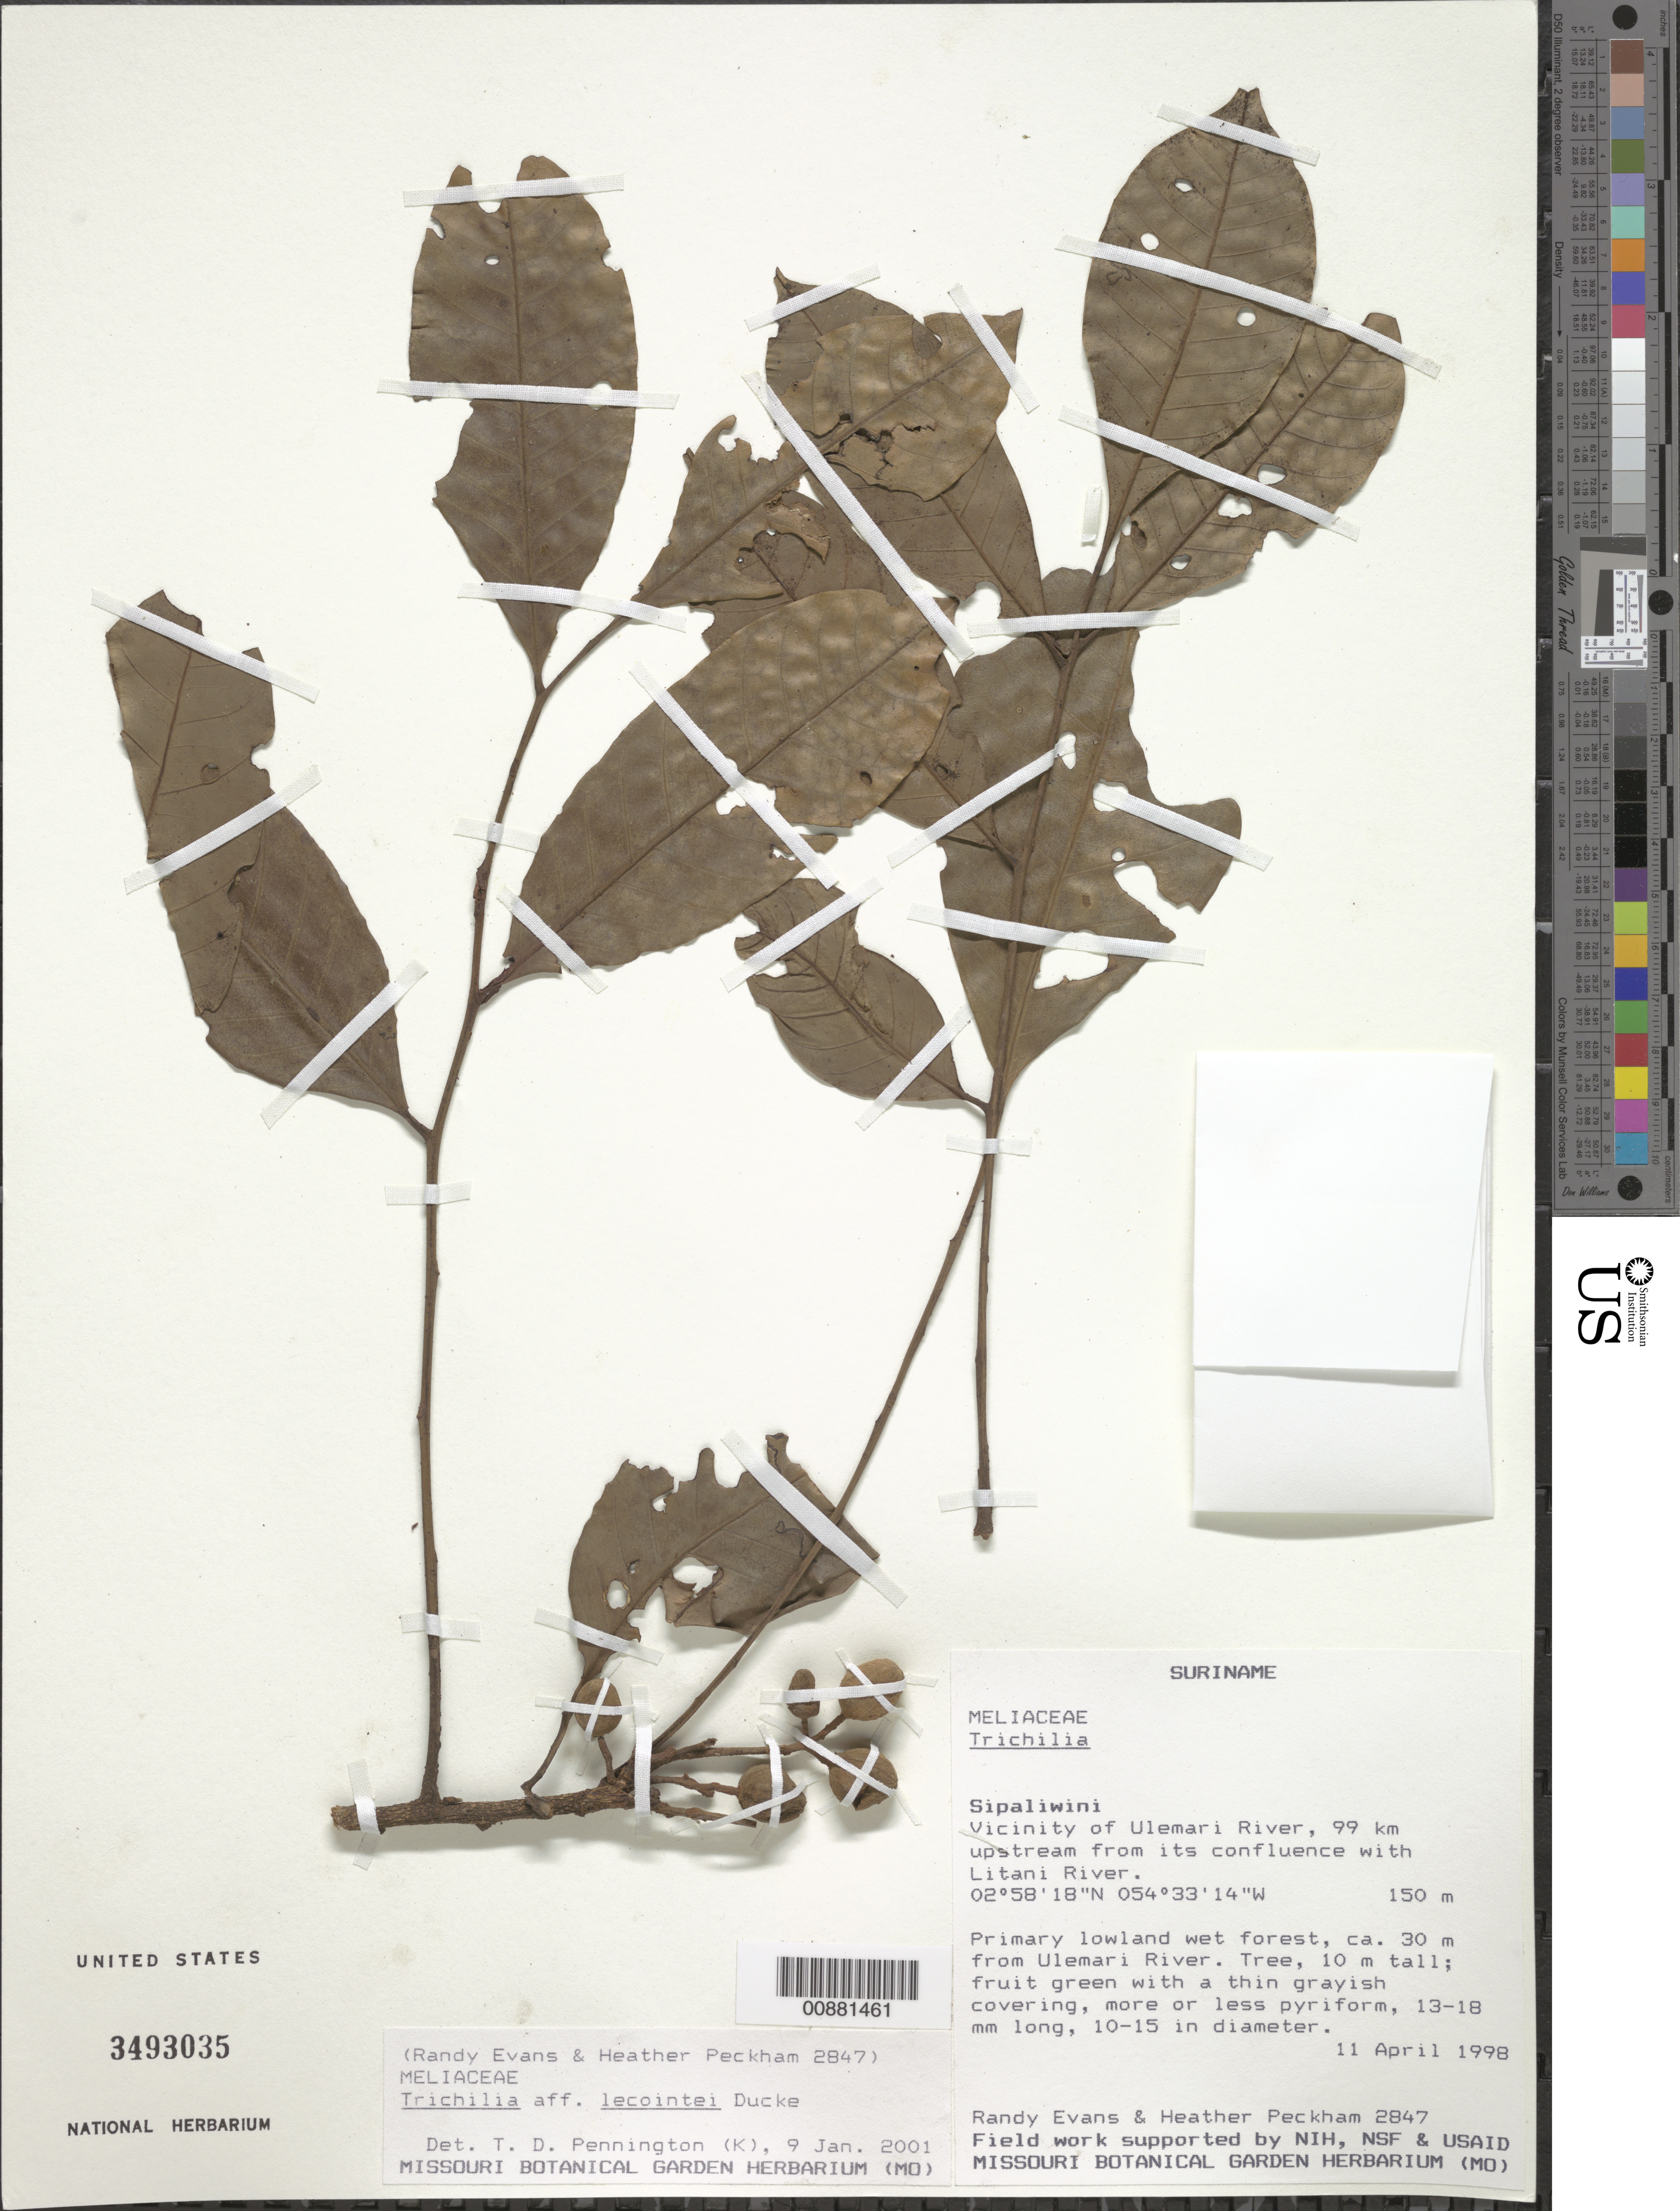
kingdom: Plantae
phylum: Tracheophyta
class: Magnoliopsida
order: Sapindales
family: Meliaceae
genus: Trichilia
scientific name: Trichilia lecointei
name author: Ducke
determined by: Pennington, T. D., (K)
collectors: R. Evans & H. Peckham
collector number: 2847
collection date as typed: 11-Apr-98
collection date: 1998-04-11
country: Suriname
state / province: Sipaliwini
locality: Ulemari R., 99 km upstream from confl. with Litani R.; ca. 30m from Ulemari River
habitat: Primary lowland wet forest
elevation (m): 150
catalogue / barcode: US 3493035